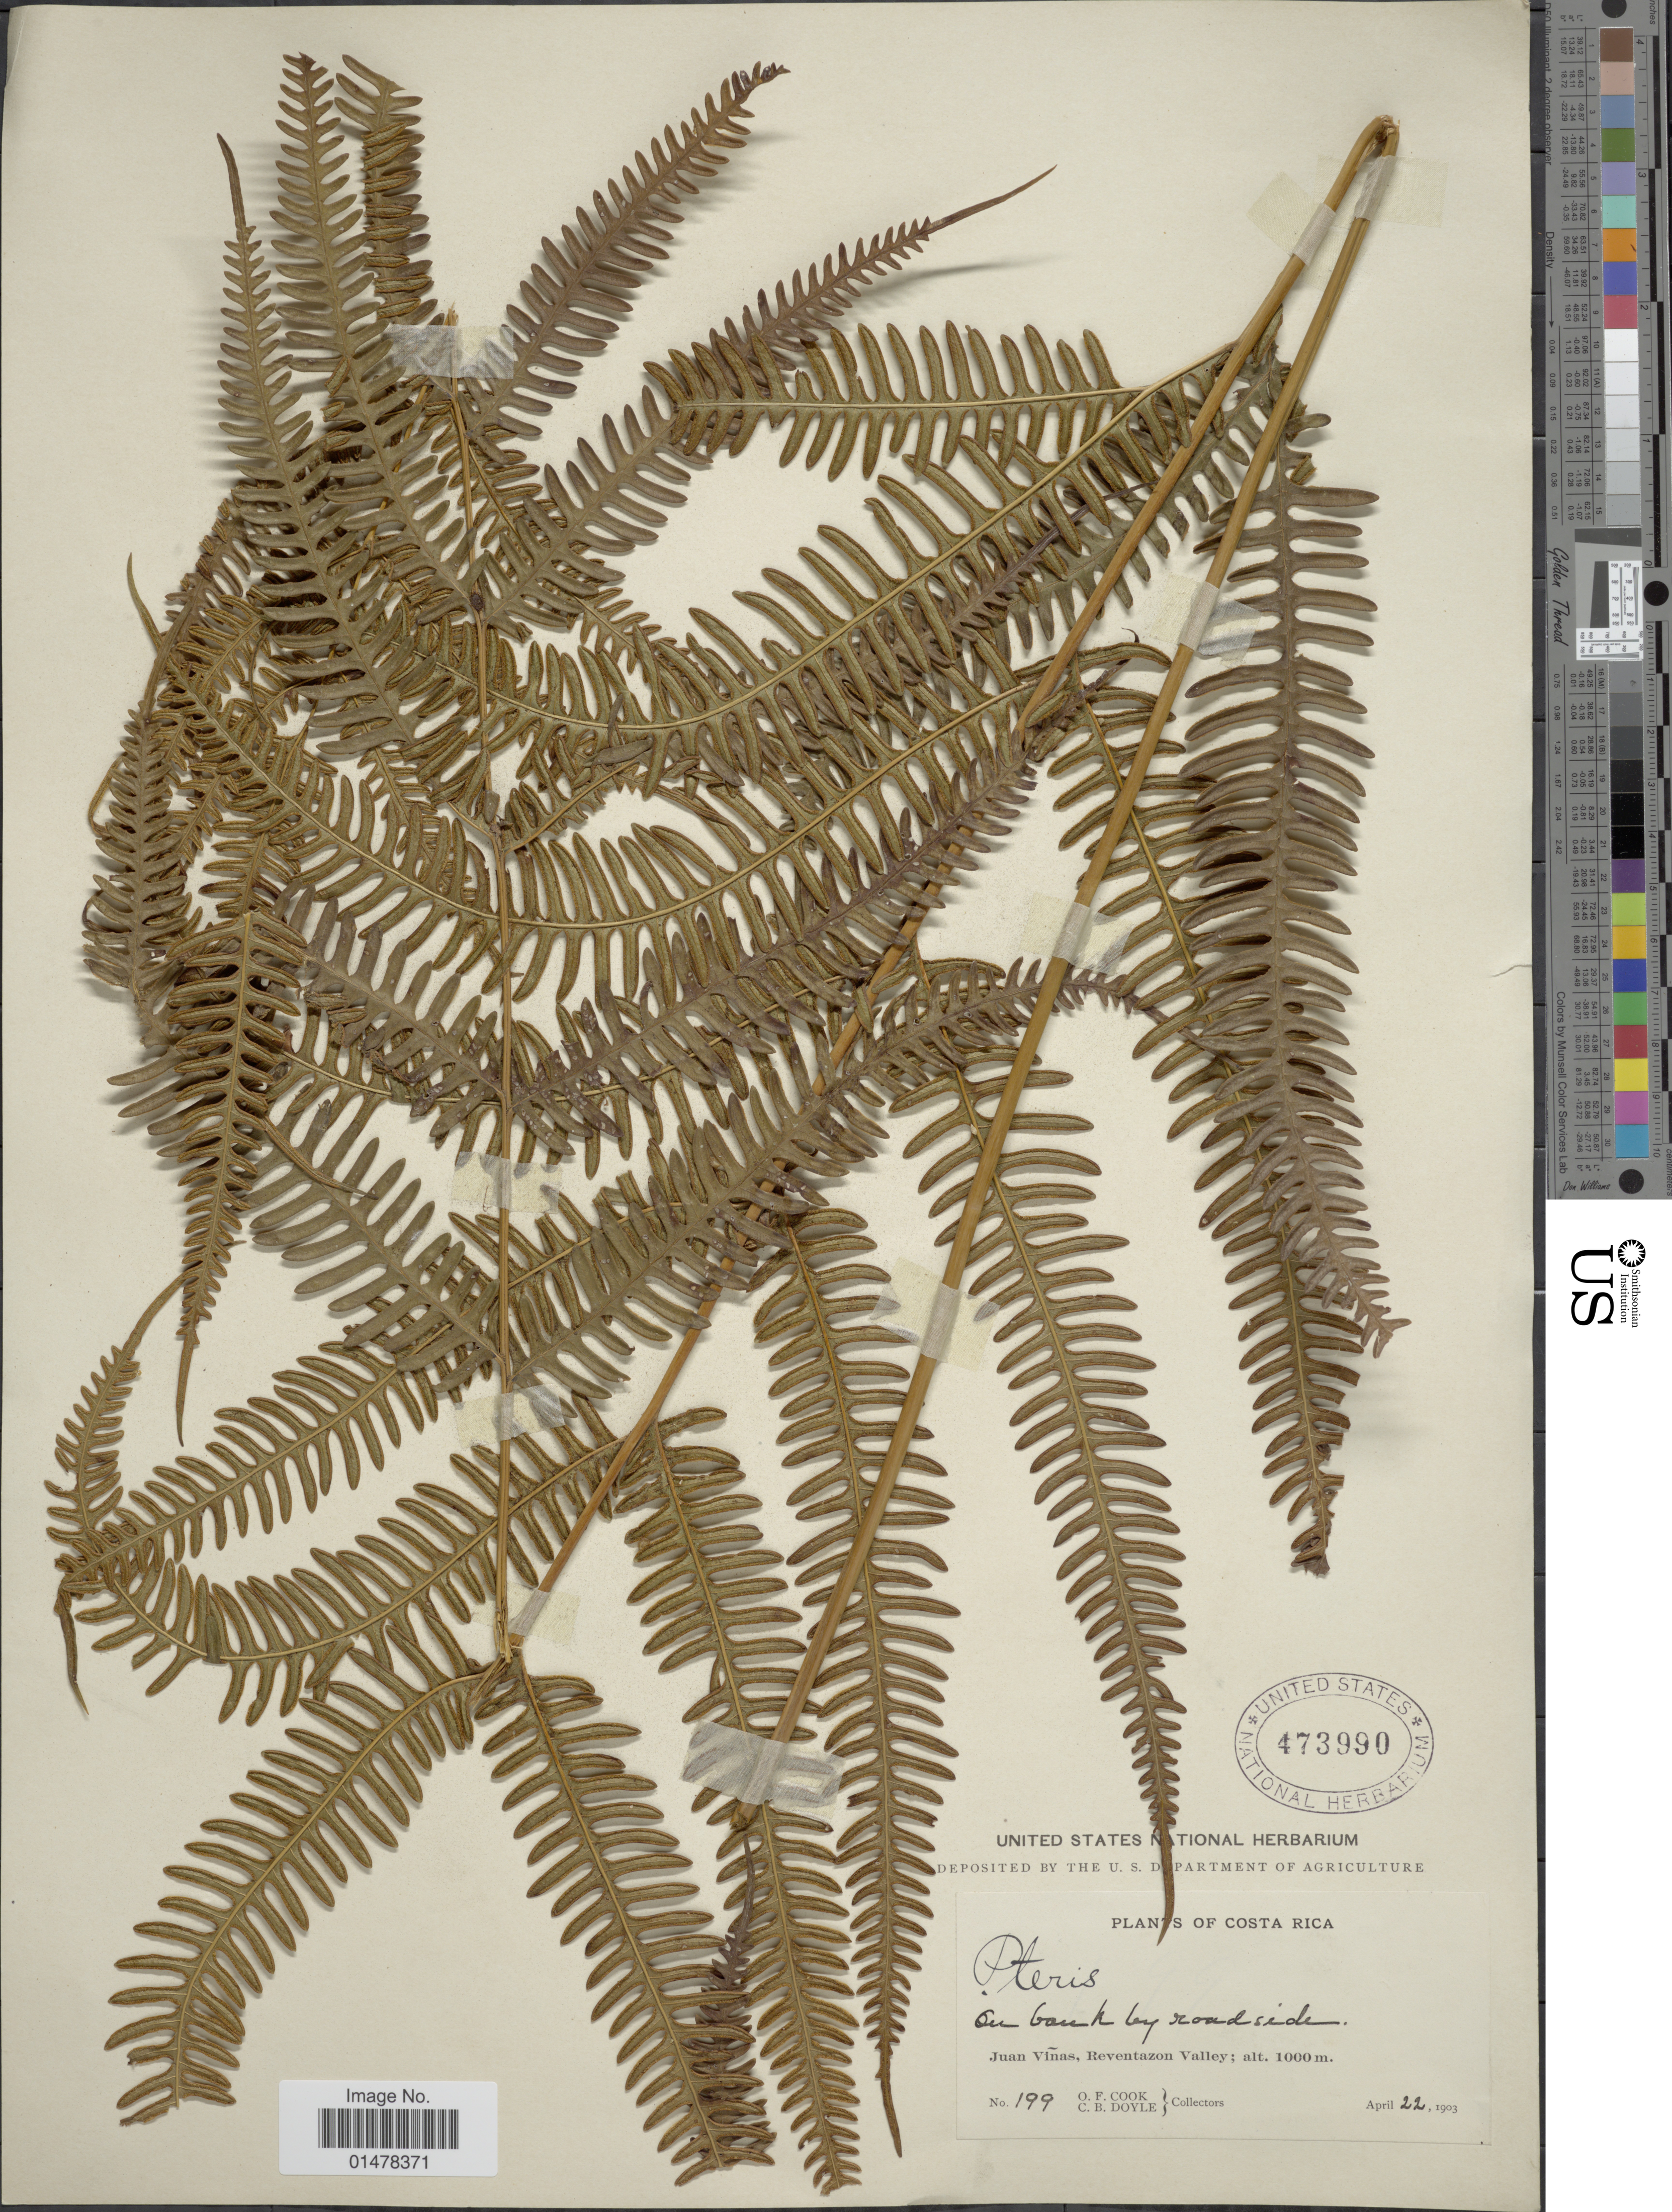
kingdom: Plantae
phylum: Tracheophyta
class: Polypodiopsida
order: Polypodiales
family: Pteridaceae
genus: Pteris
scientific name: Pteris quadriaurita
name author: Retz.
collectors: O. F. Cook & C. Doyle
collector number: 199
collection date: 1903-04-22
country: Costa Rica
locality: Plants of Costa Rica, on bank by roadside, Juan Vinas, Reventazon valley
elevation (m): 1000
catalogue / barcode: US 473990